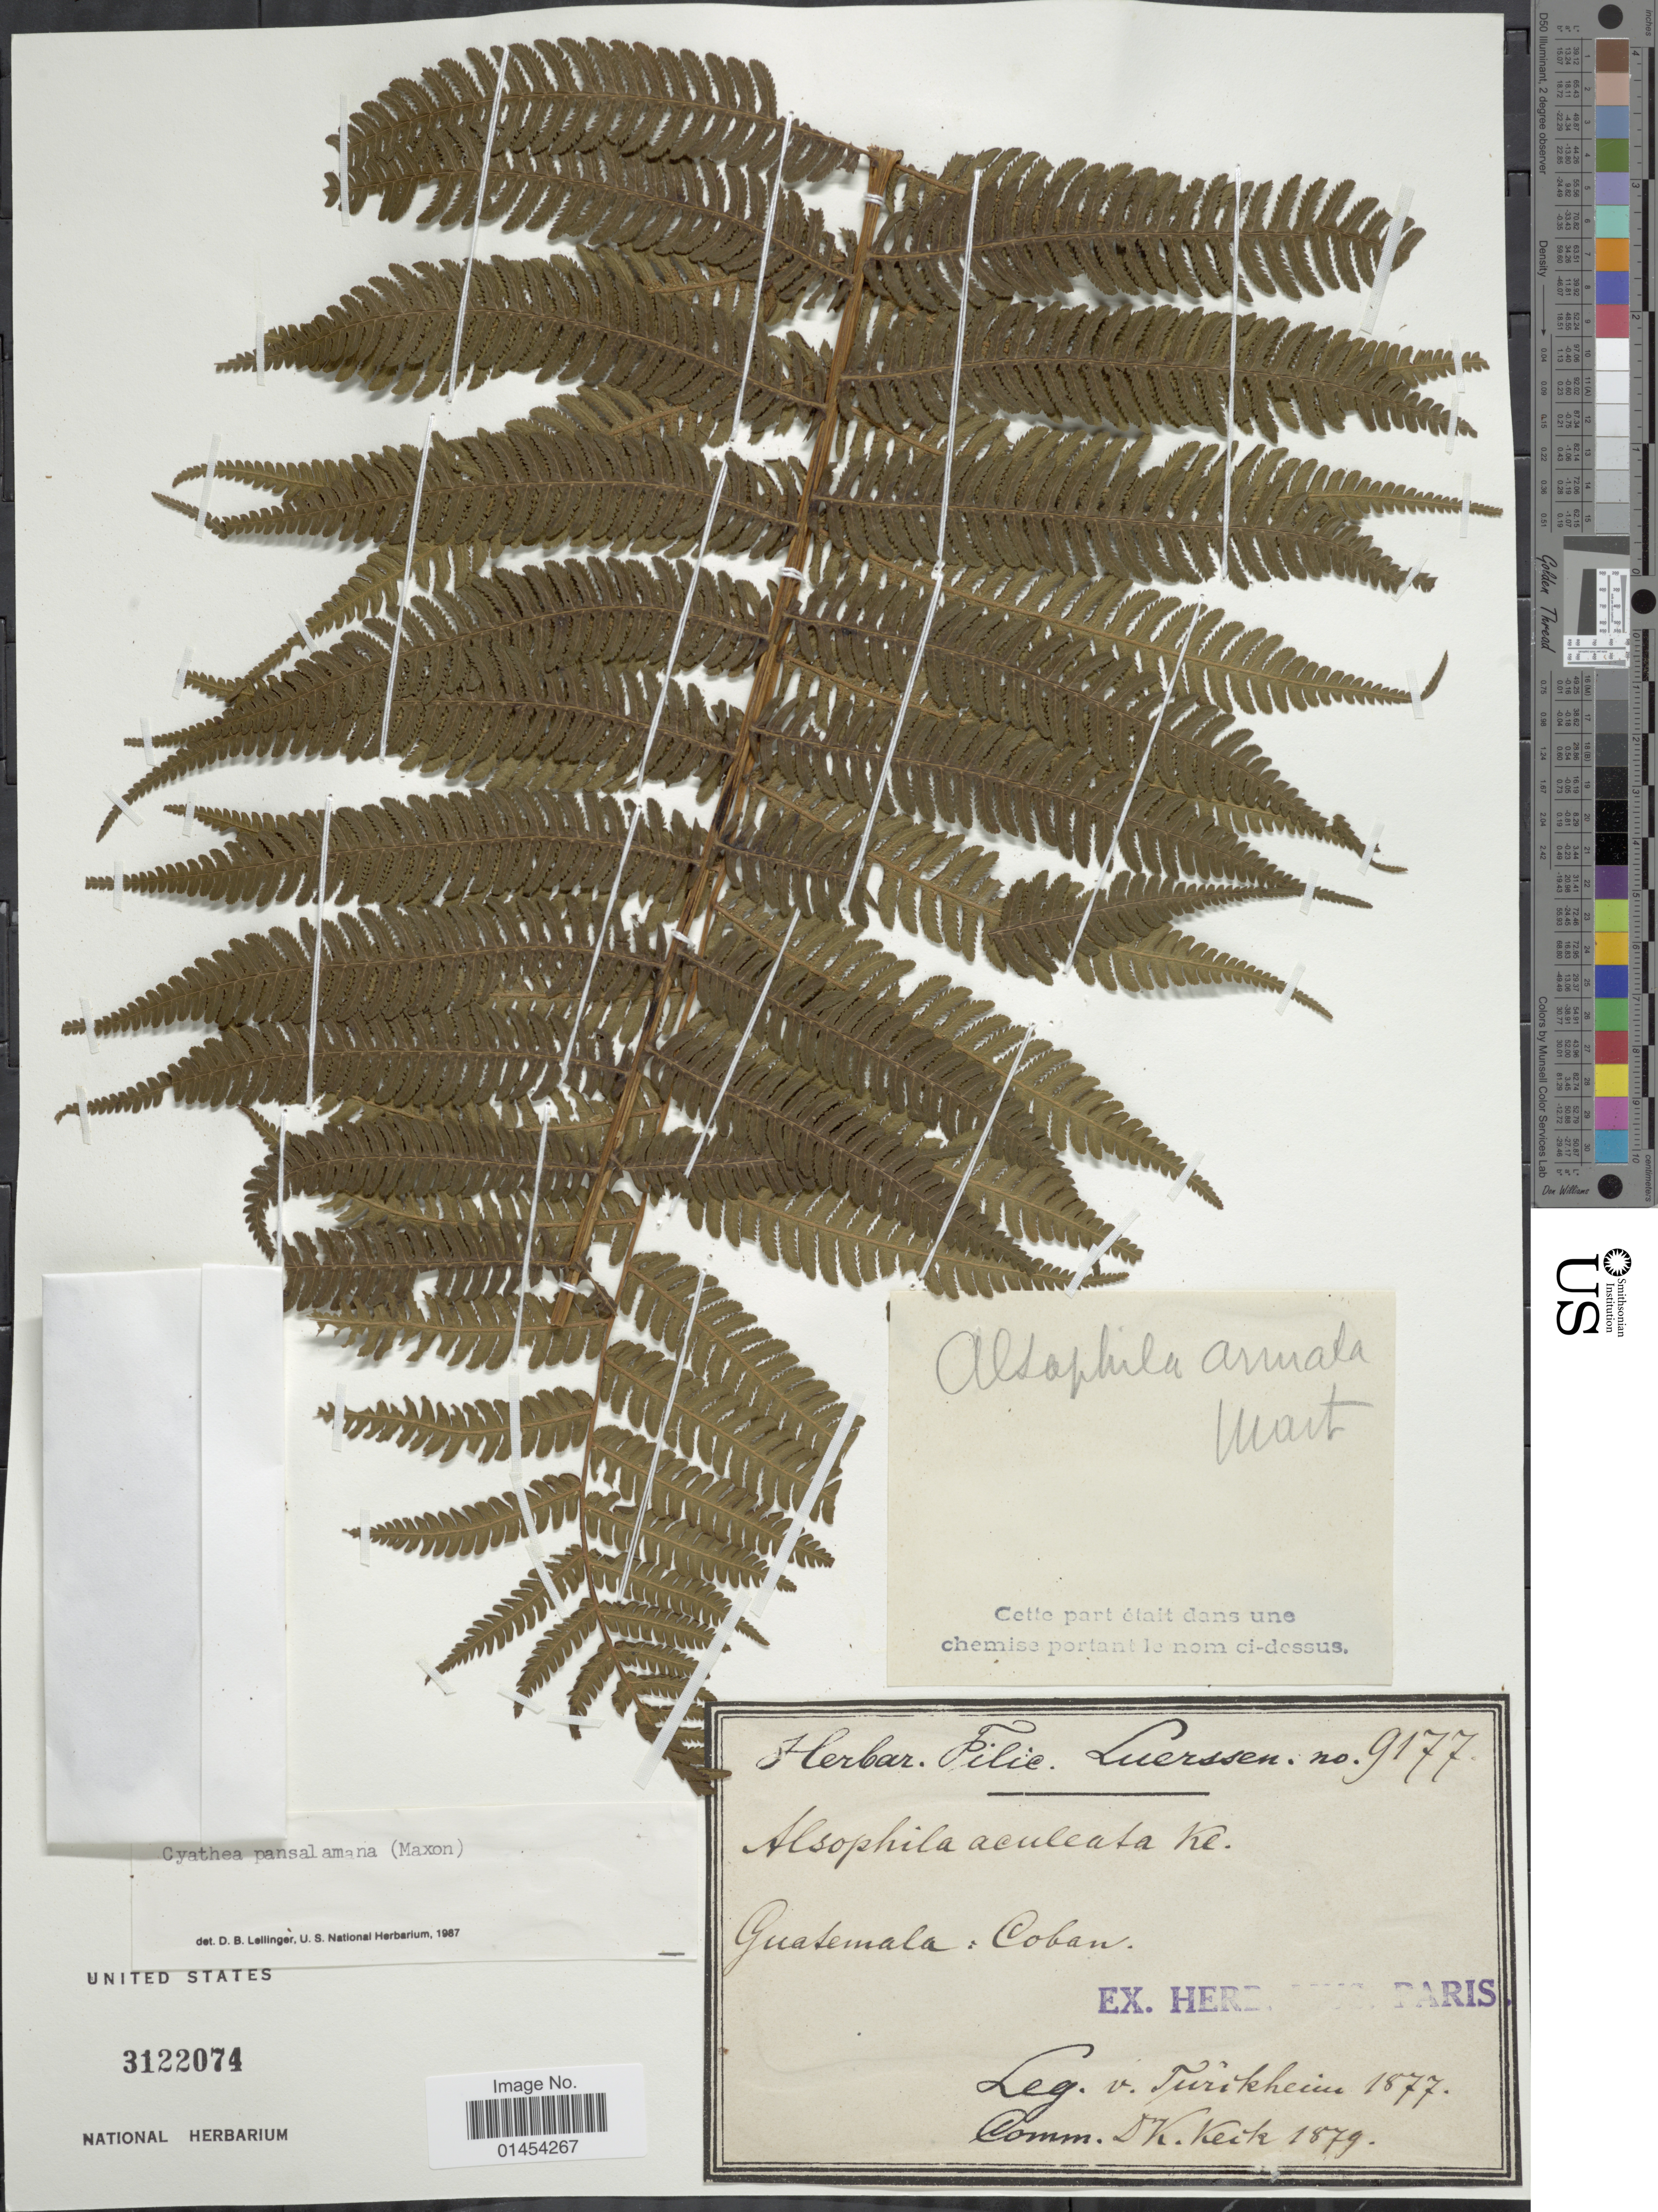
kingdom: Plantae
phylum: Tracheophyta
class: Polypodiopsida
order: Cyatheales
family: Cyatheaceae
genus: Alsophila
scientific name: Alsophila armata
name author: (Sw.) C. Presl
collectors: H. von Türckheim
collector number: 9177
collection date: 1877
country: Guatemala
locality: Coban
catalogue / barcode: US 3122074